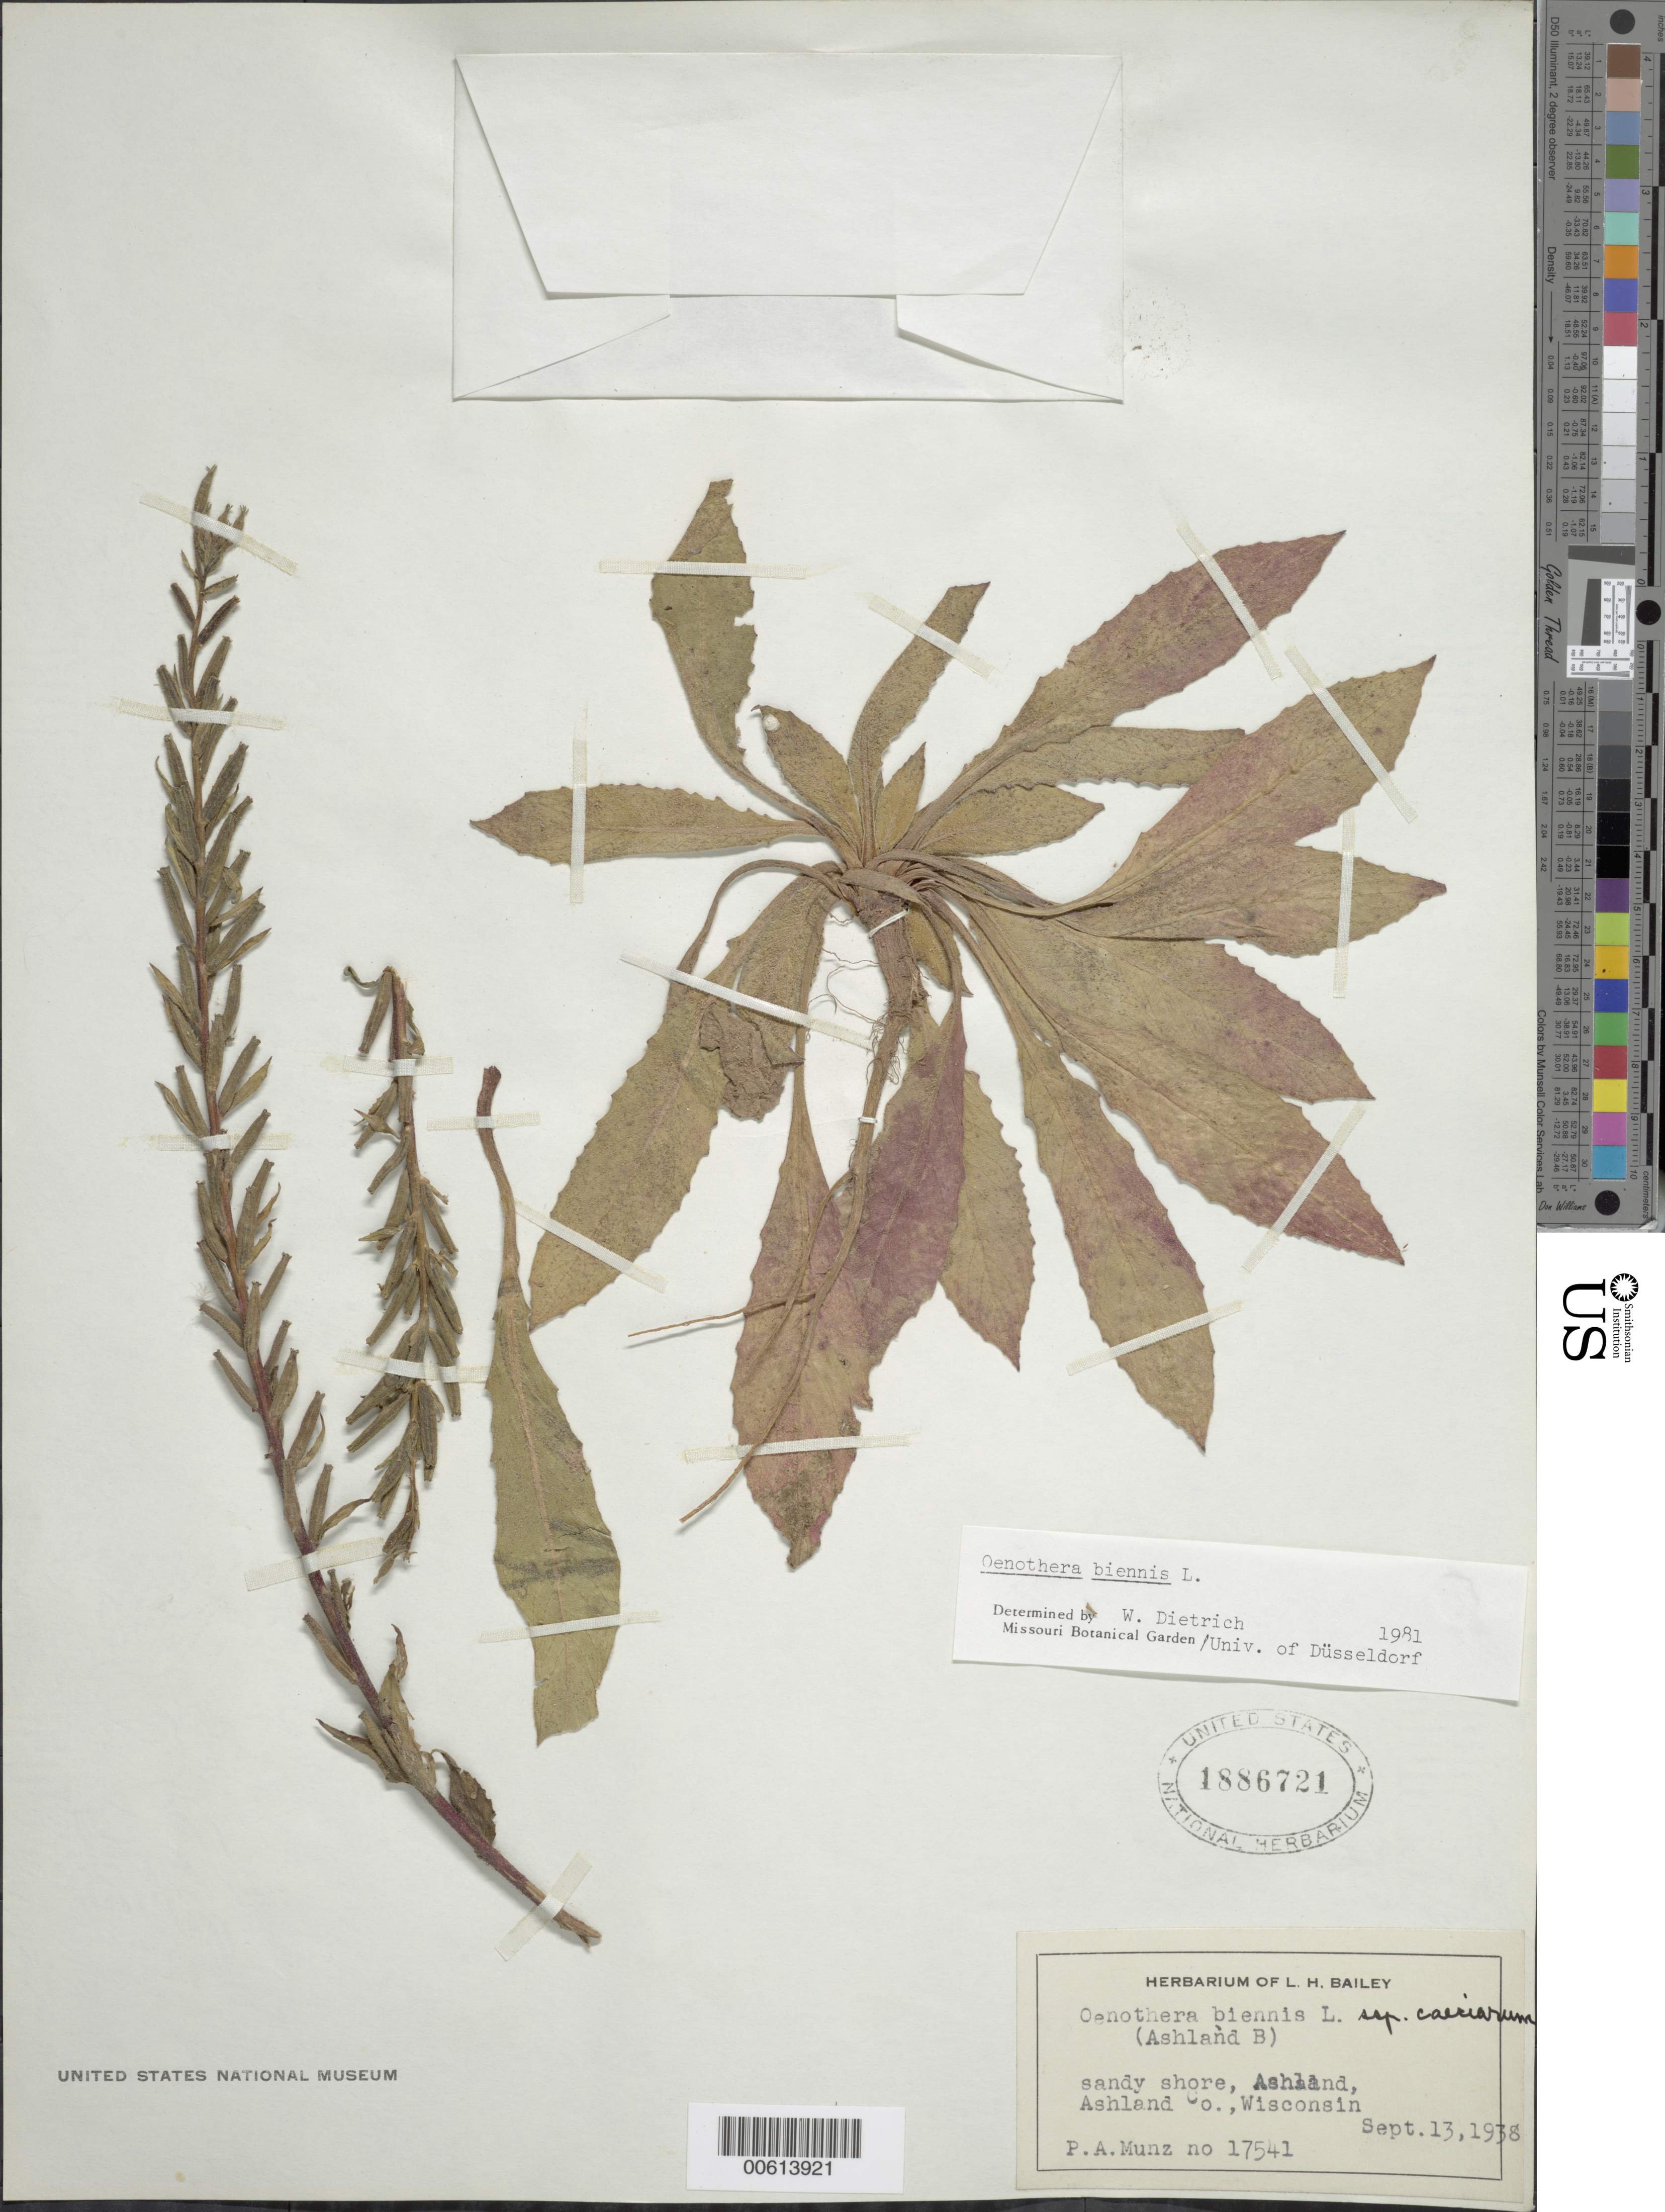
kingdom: Plantae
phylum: Tracheophyta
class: Magnoliopsida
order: Myrtales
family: Onagraceae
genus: Oenothera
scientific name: Oenothera biennis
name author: L.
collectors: P. A. Munz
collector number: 17541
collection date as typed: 13 Sep 1938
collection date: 1938-09-13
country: United States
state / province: Wisconsin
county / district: Ashland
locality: Ashland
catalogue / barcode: US 1886721